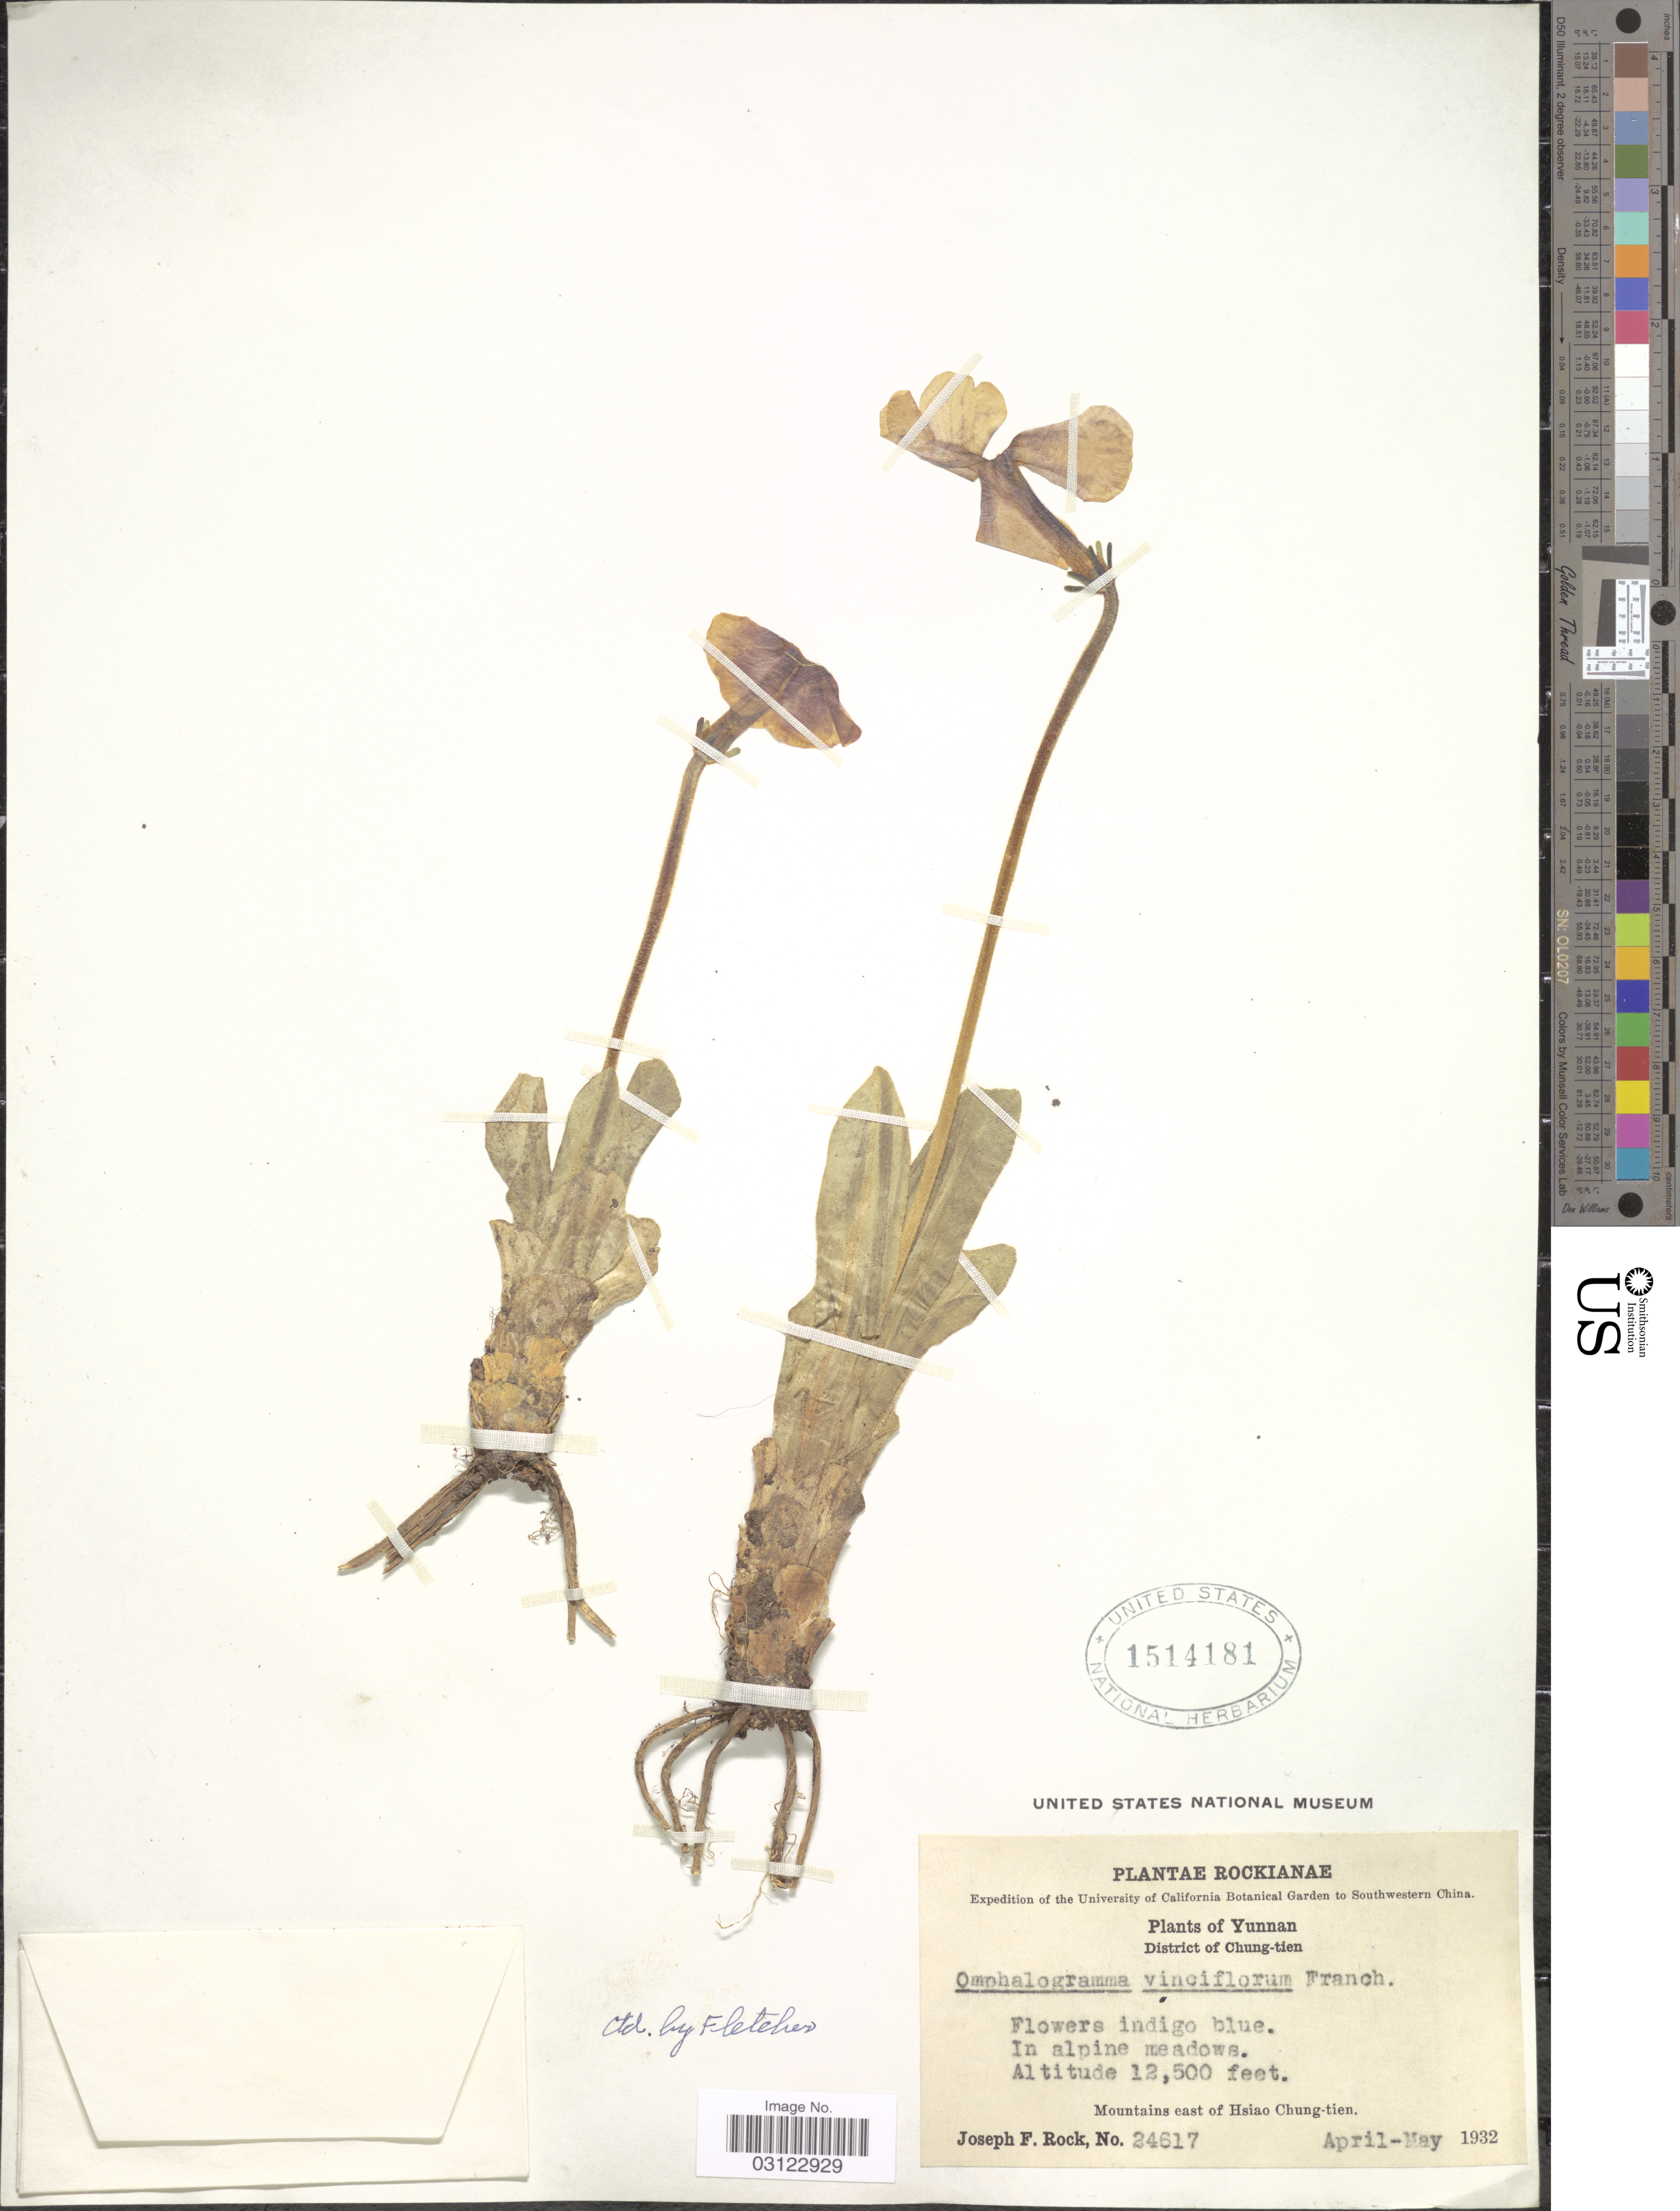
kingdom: Plantae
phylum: Tracheophyta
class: Magnoliopsida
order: Ericales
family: Primulaceae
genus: Omphalogramma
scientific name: Omphalogramma vinciflorum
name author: (Franch.) Franch.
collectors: J. F. Rock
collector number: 24617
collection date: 1932-04/1932-05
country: China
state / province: Yunnan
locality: Southwestern China. District of Chung-tien. In alpine meadows. Mountains east of Hsiao Chung-tien.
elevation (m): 3810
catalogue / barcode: US 1514181